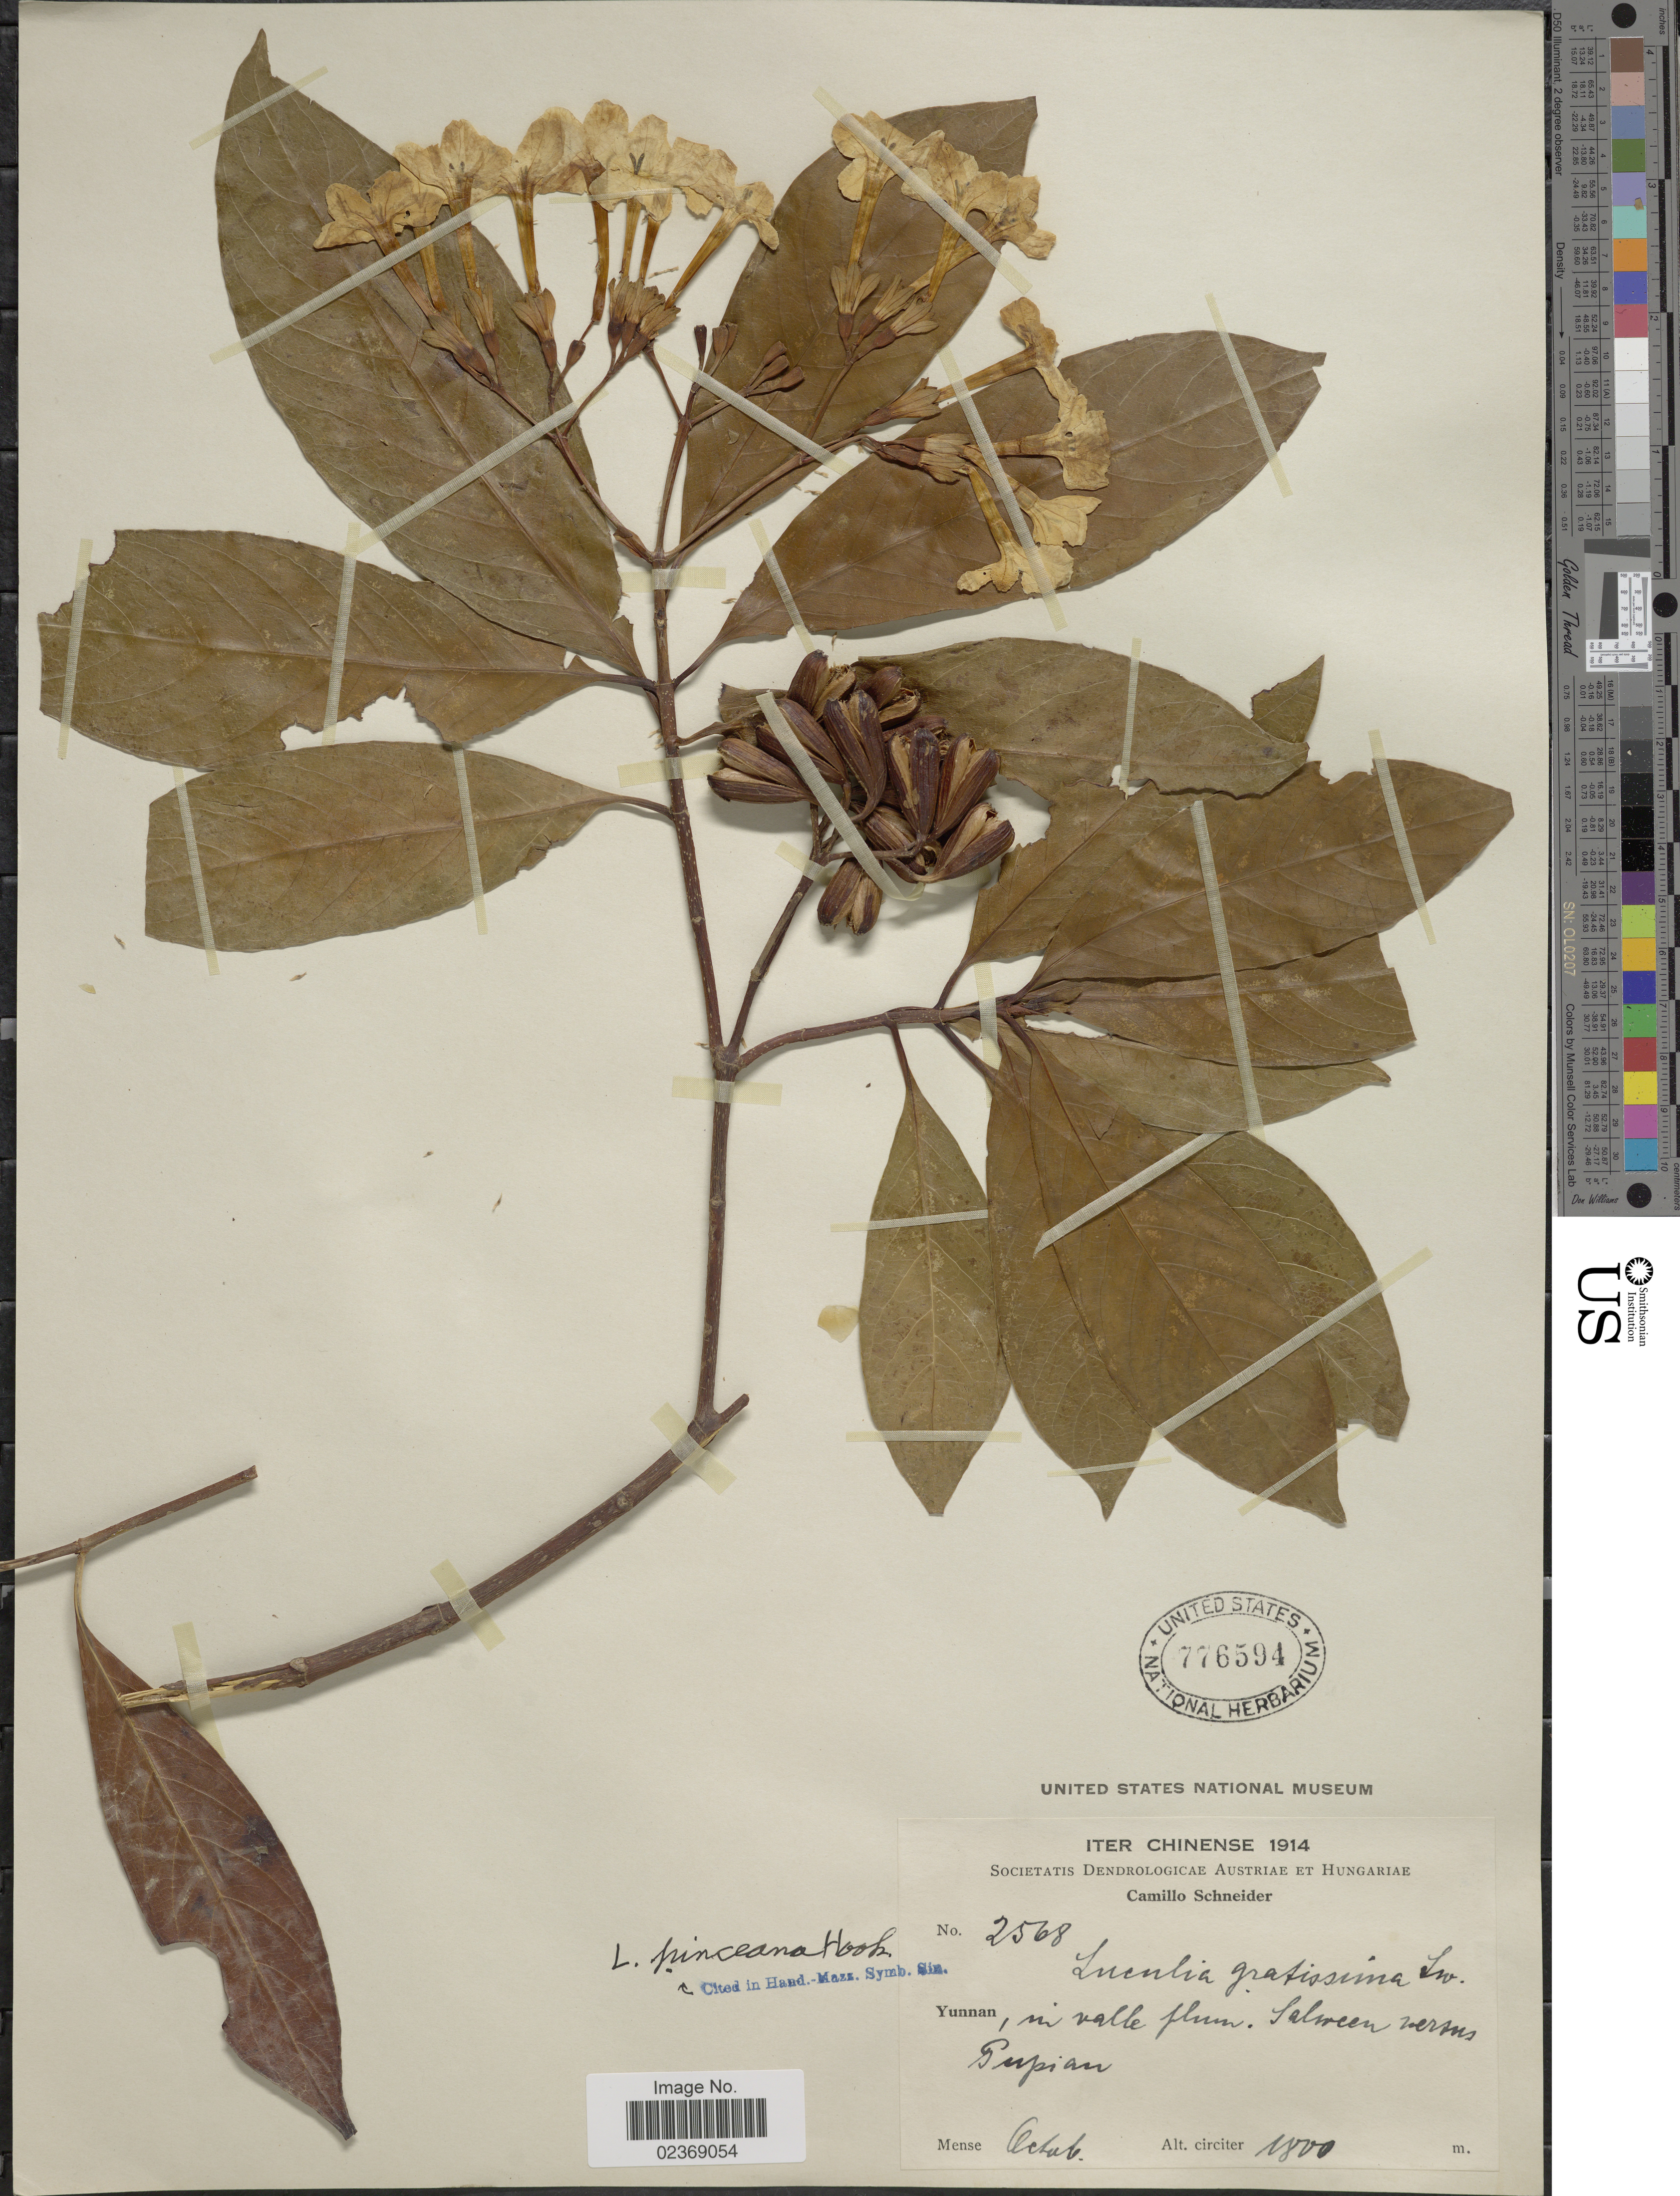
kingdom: Plantae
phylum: Tracheophyta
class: Magnoliopsida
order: Gentianales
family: Rubiaceae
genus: Luculia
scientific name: Luculia pinceana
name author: Hook.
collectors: C. K. Schneider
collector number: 2568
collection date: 1914-10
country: China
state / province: Yunnan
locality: In valle flum. Salween versus Supian [interpreted]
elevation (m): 1800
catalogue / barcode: US 776594